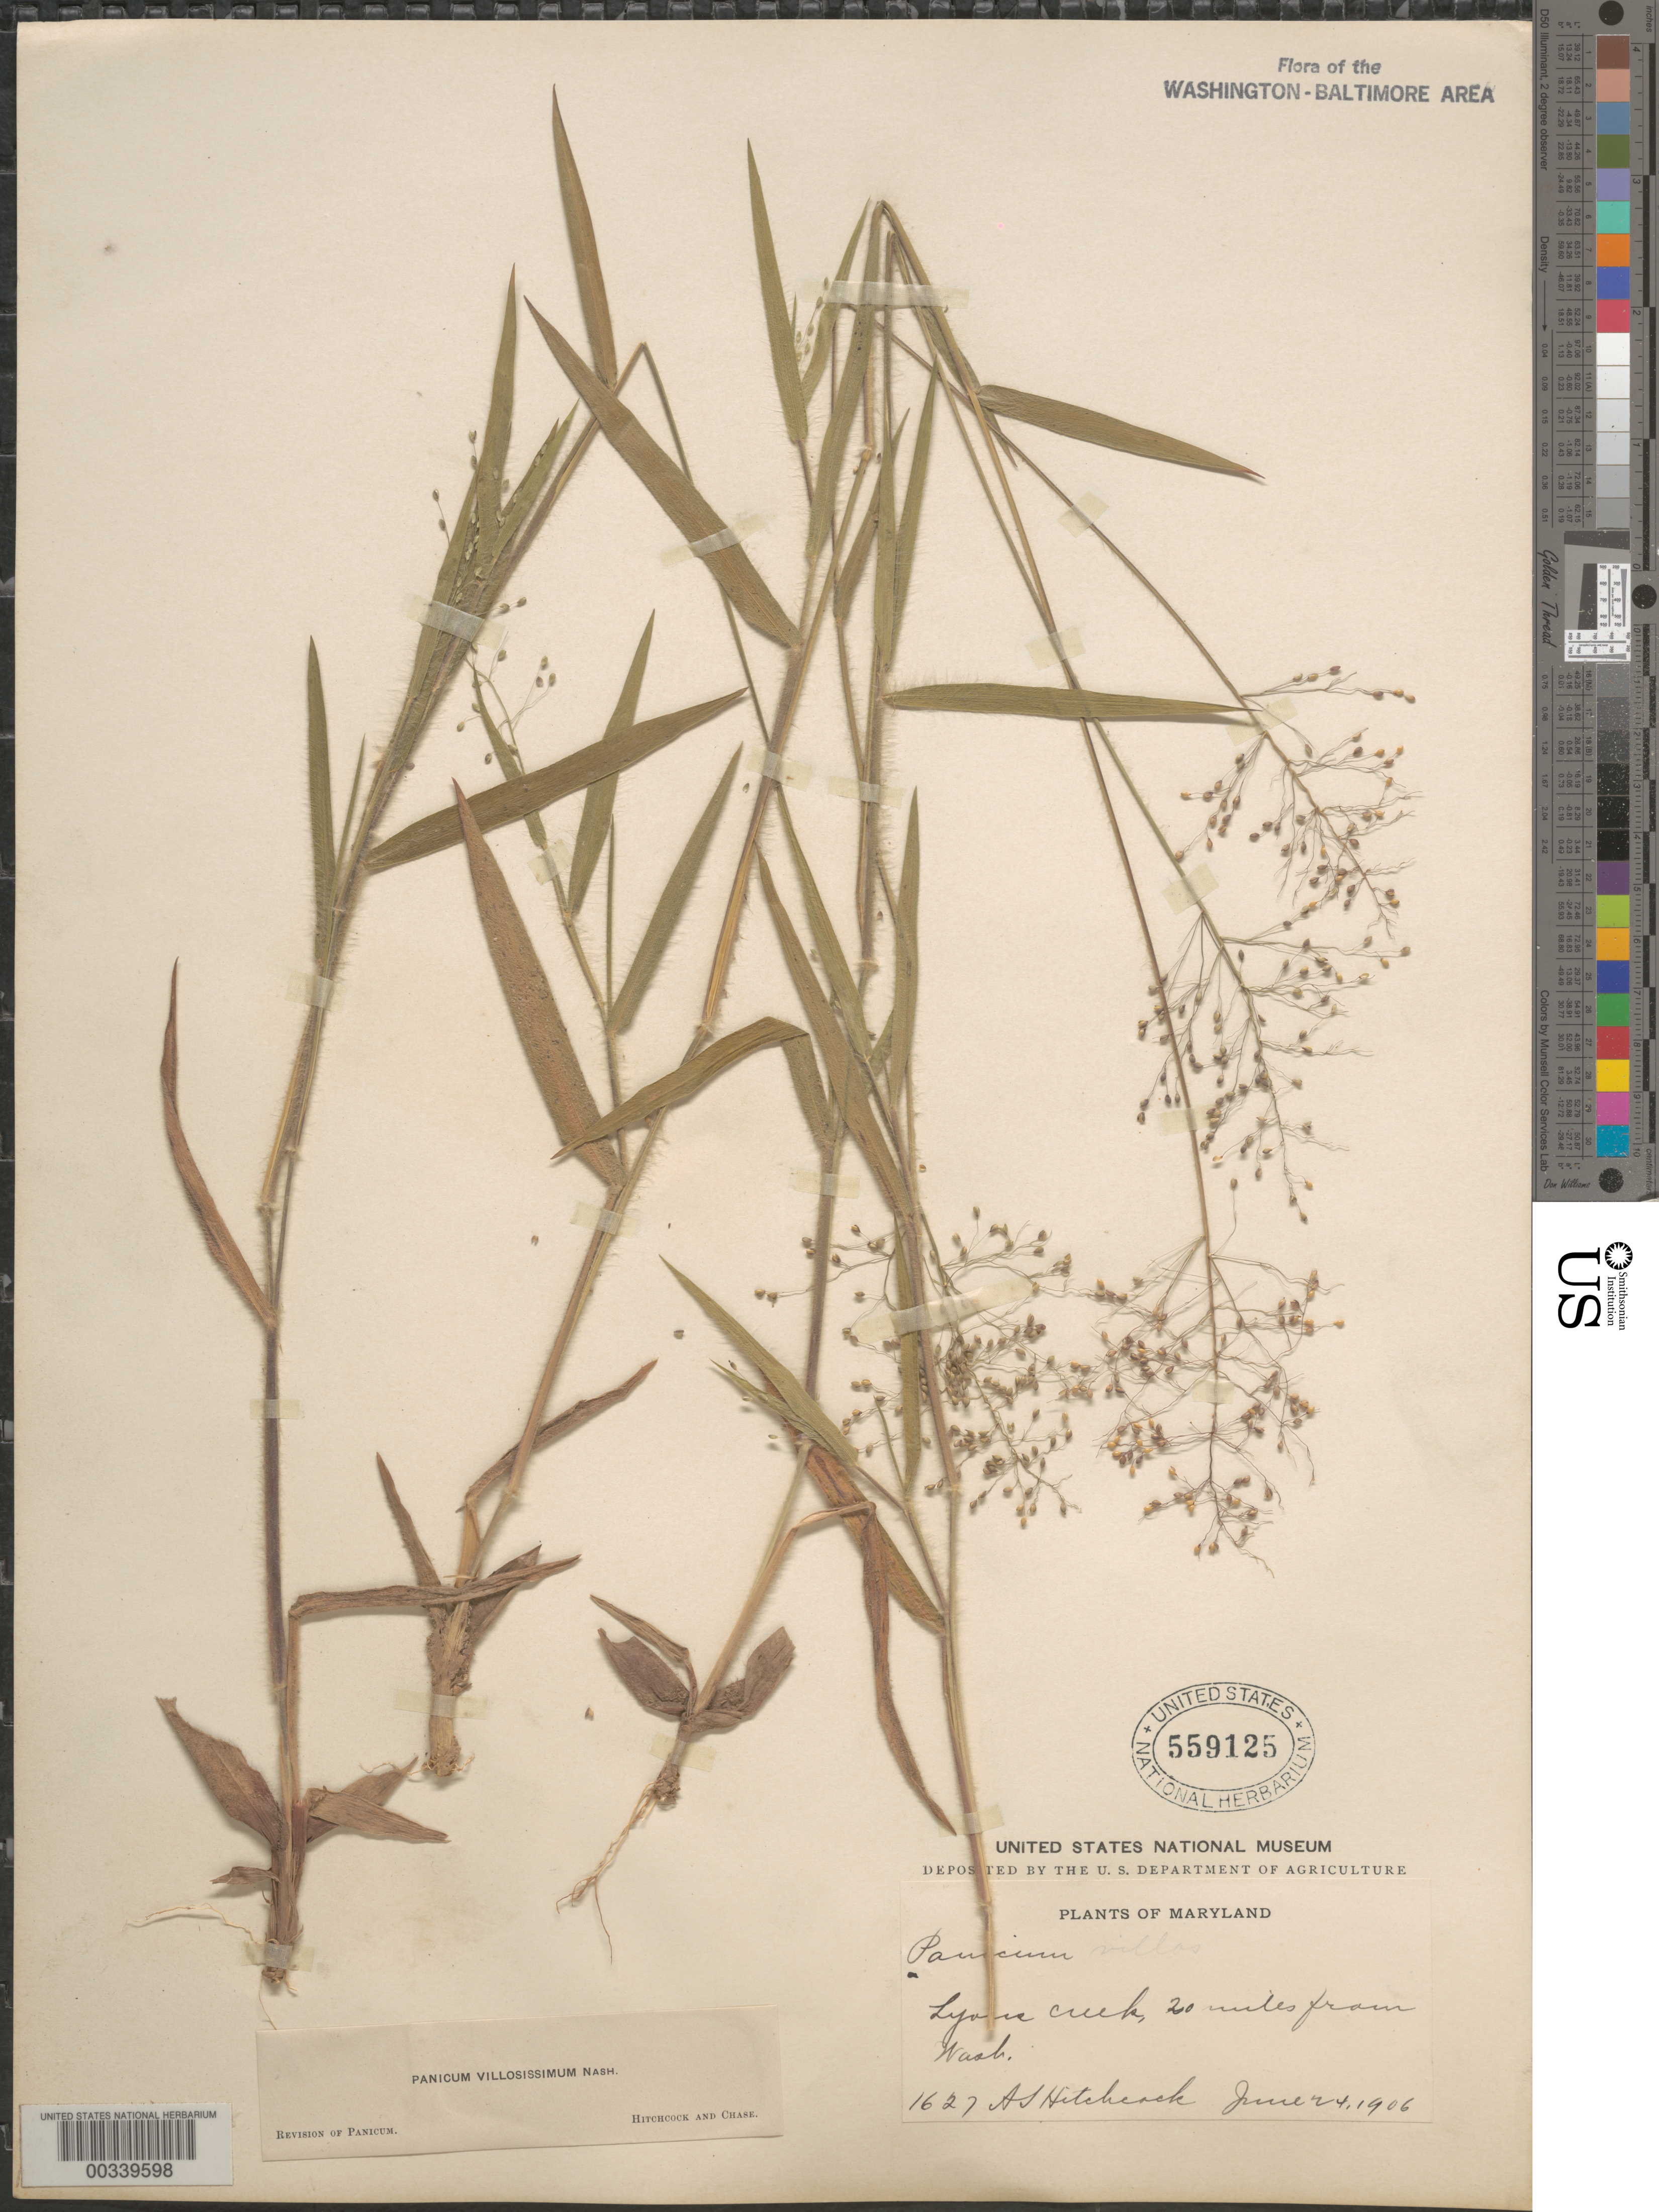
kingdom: Plantae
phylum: Tracheophyta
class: Liliopsida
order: Poales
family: Poaceae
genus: Dichanthelium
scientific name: Dichanthelium ovale subsp. villosissimum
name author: (Nash) Freckmann & Lelong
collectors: A. S. Hitchcock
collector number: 1627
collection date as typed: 24 Jun 1906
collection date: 1906-06-24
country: United States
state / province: Maryland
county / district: Anne Arundel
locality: Lyon Creek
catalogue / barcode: US 559125